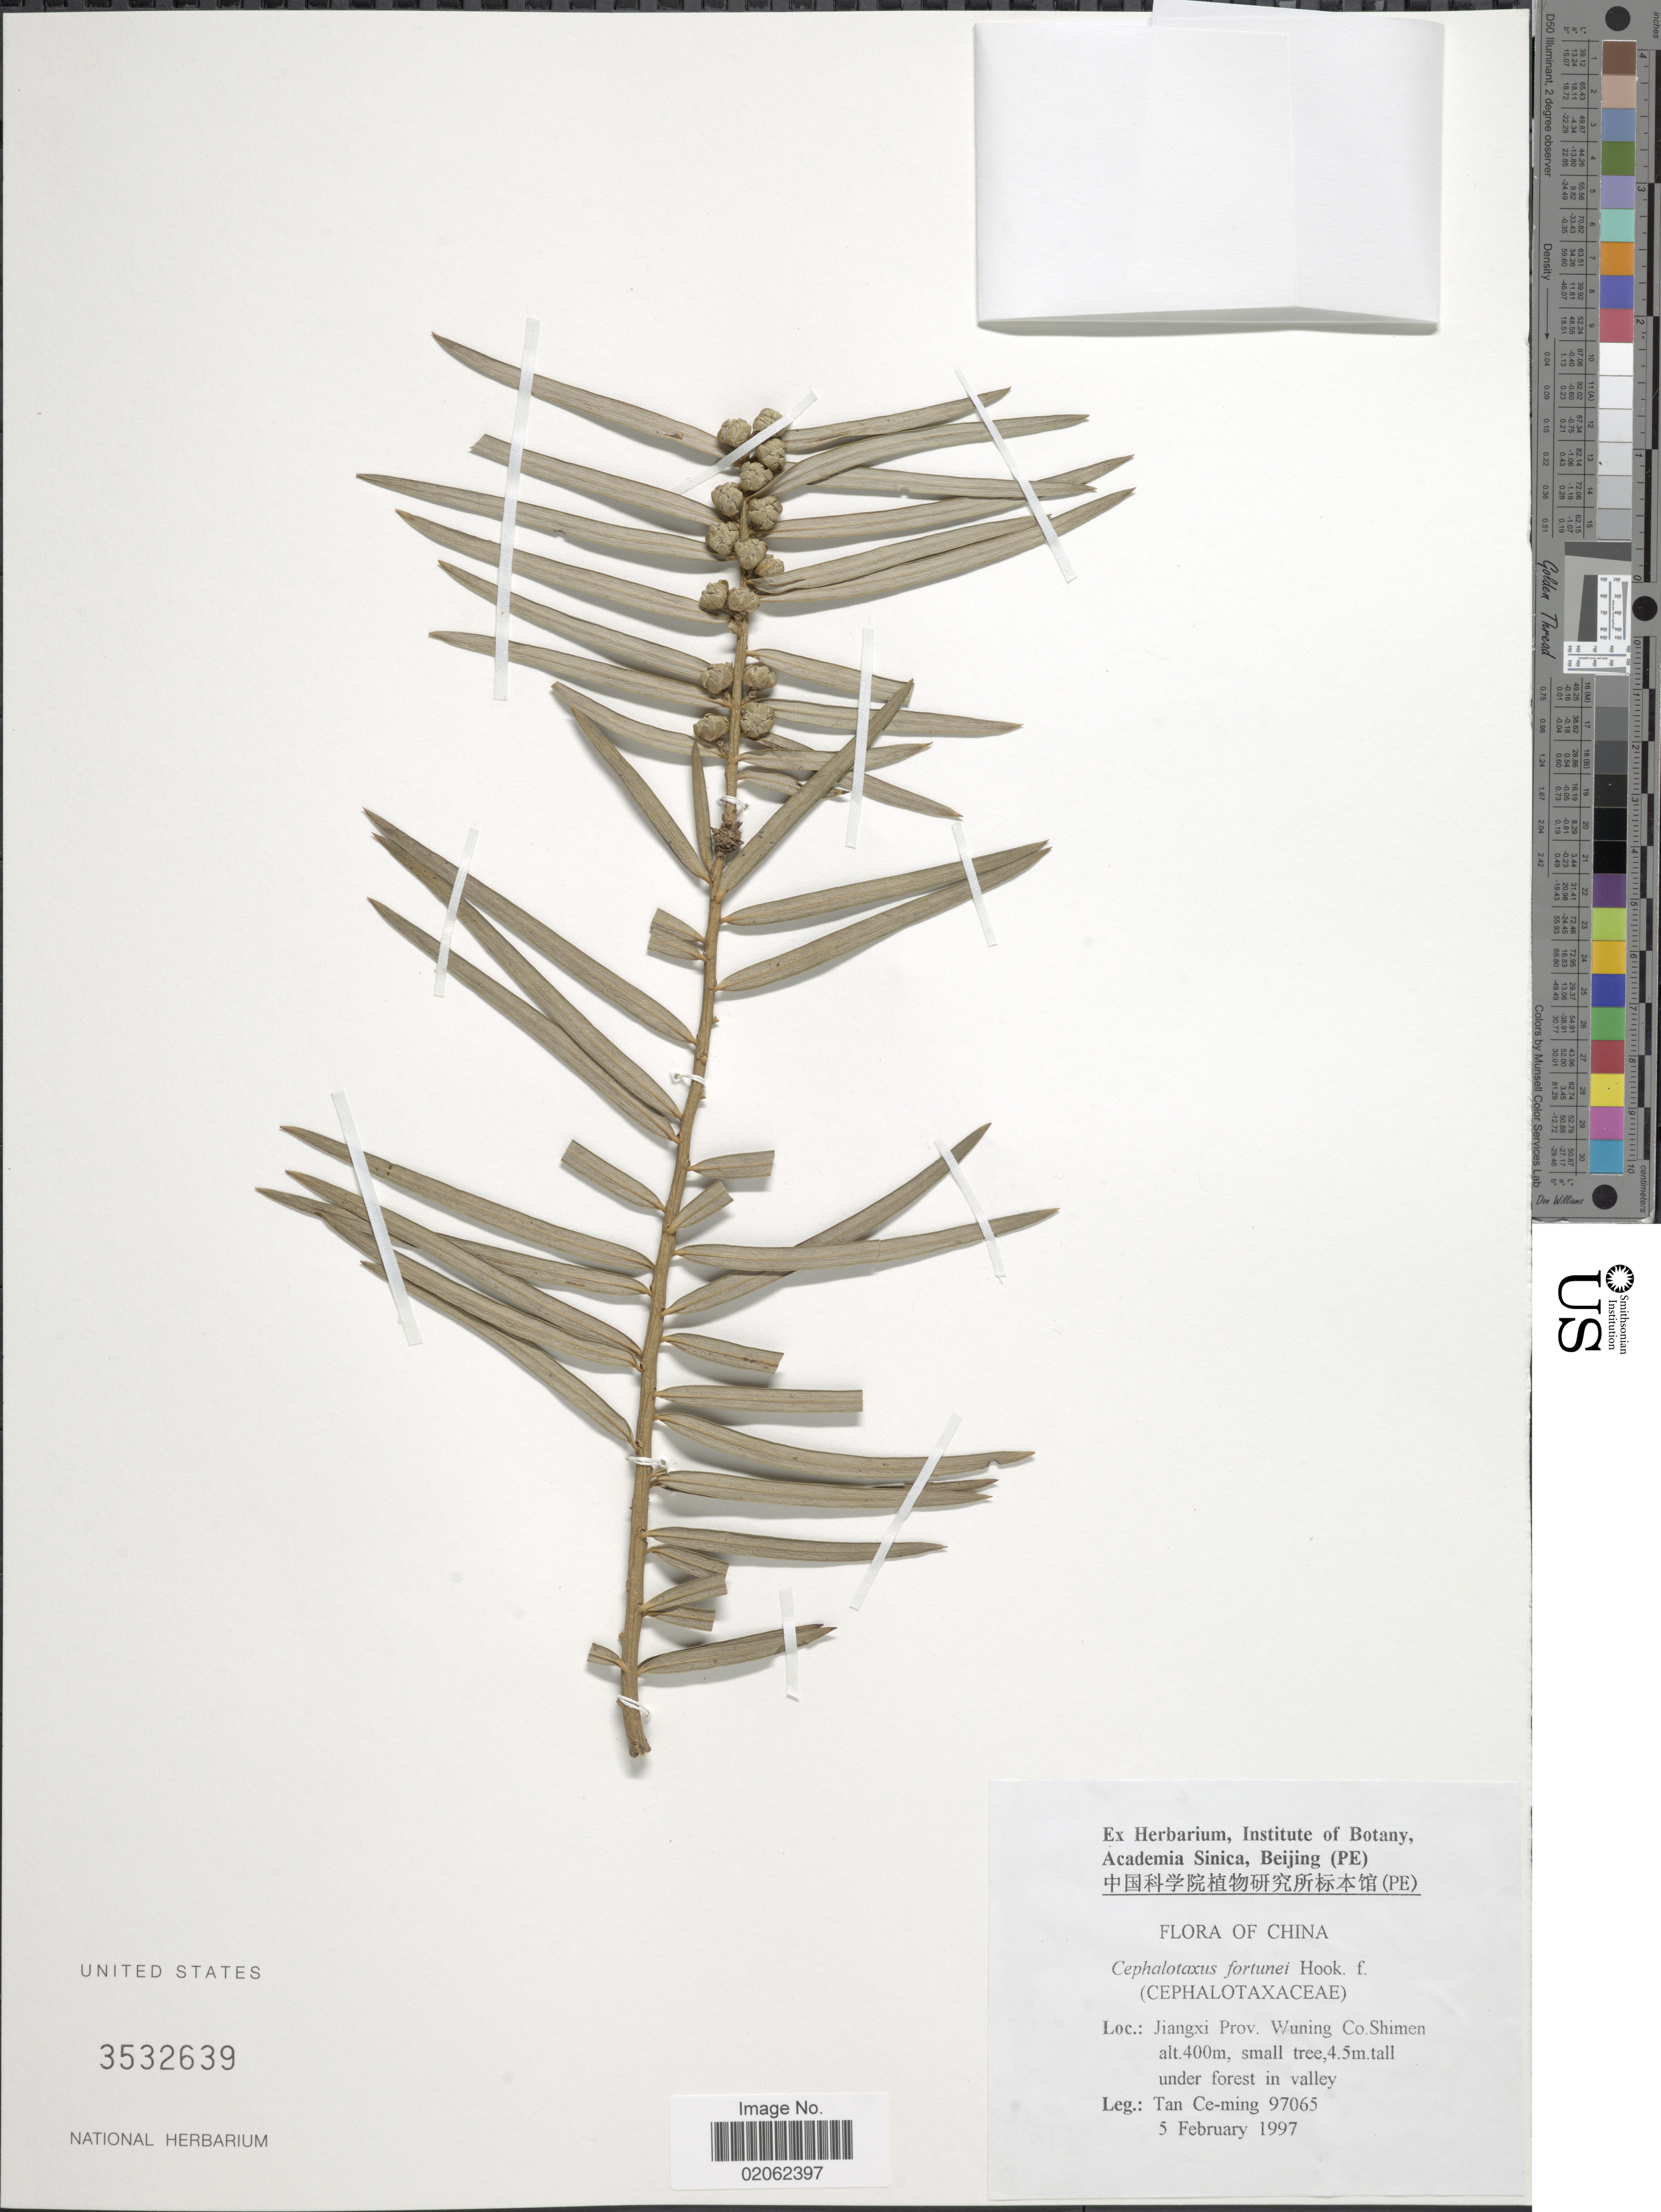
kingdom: Plantae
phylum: Tracheophyta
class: Pinopsida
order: Pinales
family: Cephalotaxaceae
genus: Cephalotaxus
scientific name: Cephalotaxus fortunei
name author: Hook.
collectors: T. Ce-ming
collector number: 97065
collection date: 1997-02-05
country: China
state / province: Jiangxi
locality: Wuning Co. Shimen, under forest in valley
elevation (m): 400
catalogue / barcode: US 3532639